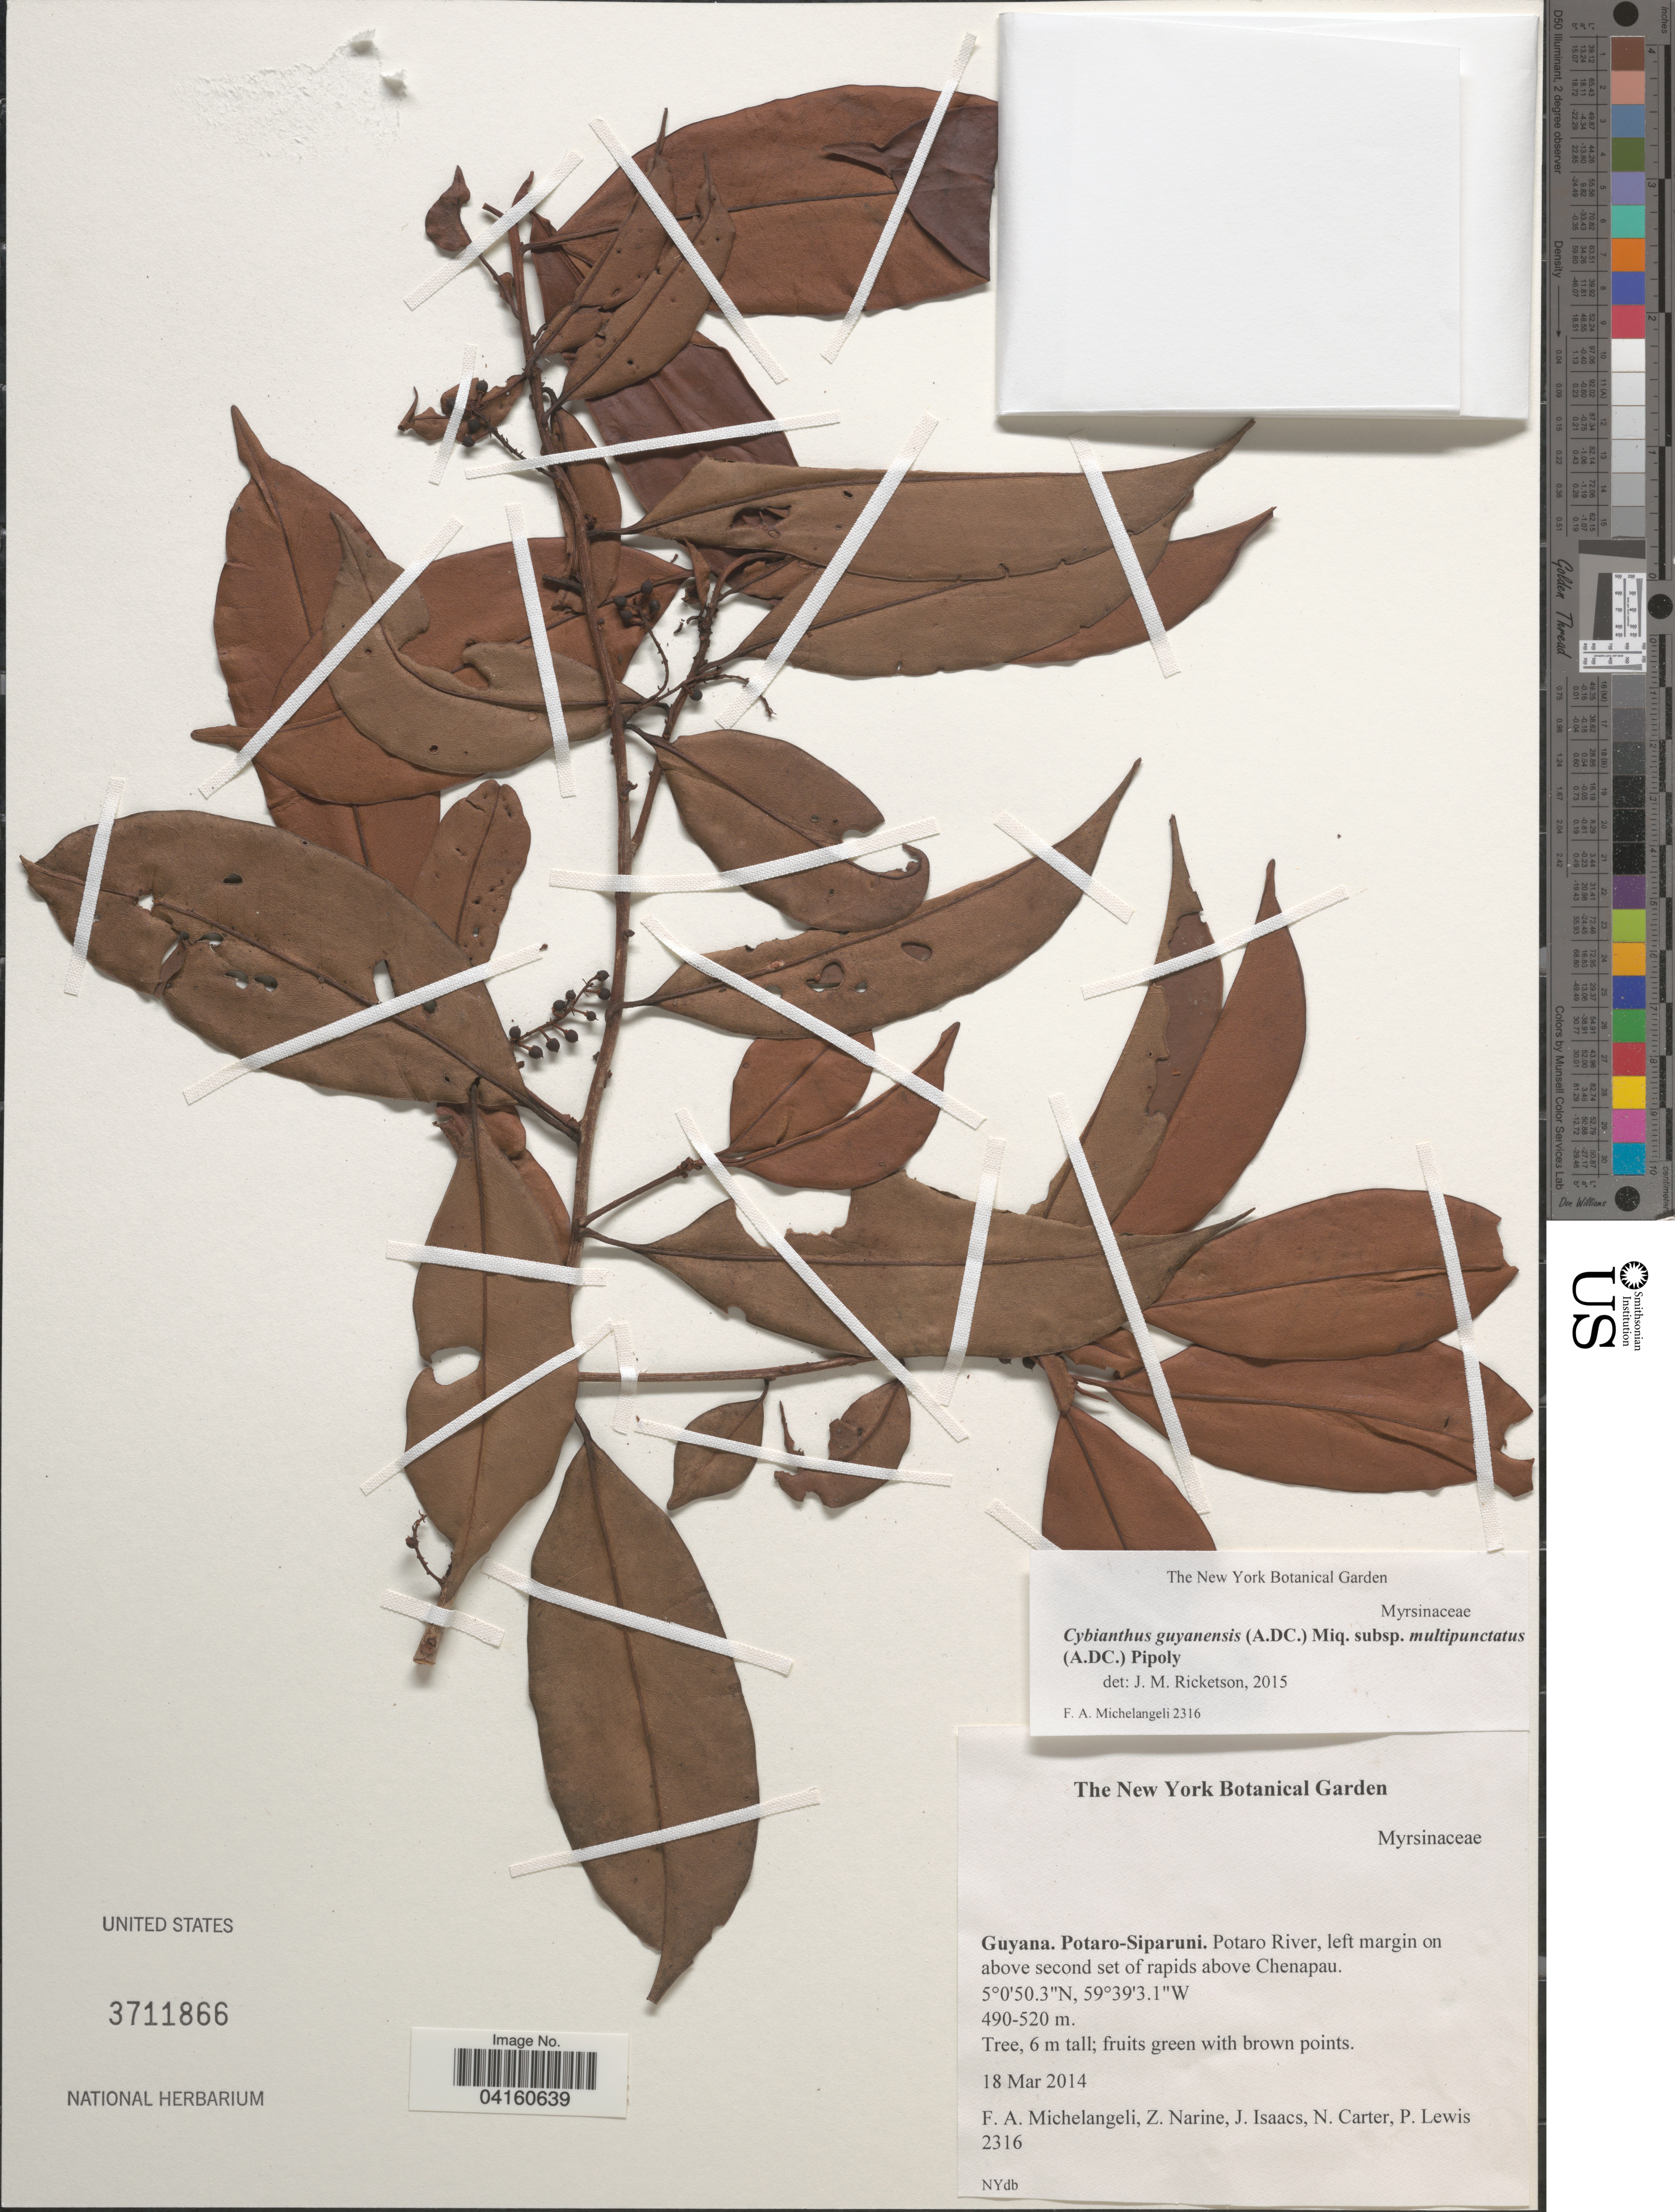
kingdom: Plantae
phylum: Tracheophyta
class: Magnoliopsida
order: Ericales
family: Primulaceae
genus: Cybianthus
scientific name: Cybianthus guyanensis subsp. multipunctatus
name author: (A. DC.) Pipoly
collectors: F. A. Michelangeli, Z. Narine, J. Isaacs, N. Carter & P. Lewis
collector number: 2316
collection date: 2014-03-18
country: Guyana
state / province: Potaro-Siparuni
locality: Potaro River, left margin on above second set of rapids above Chenapau.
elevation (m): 490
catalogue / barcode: US 3711866